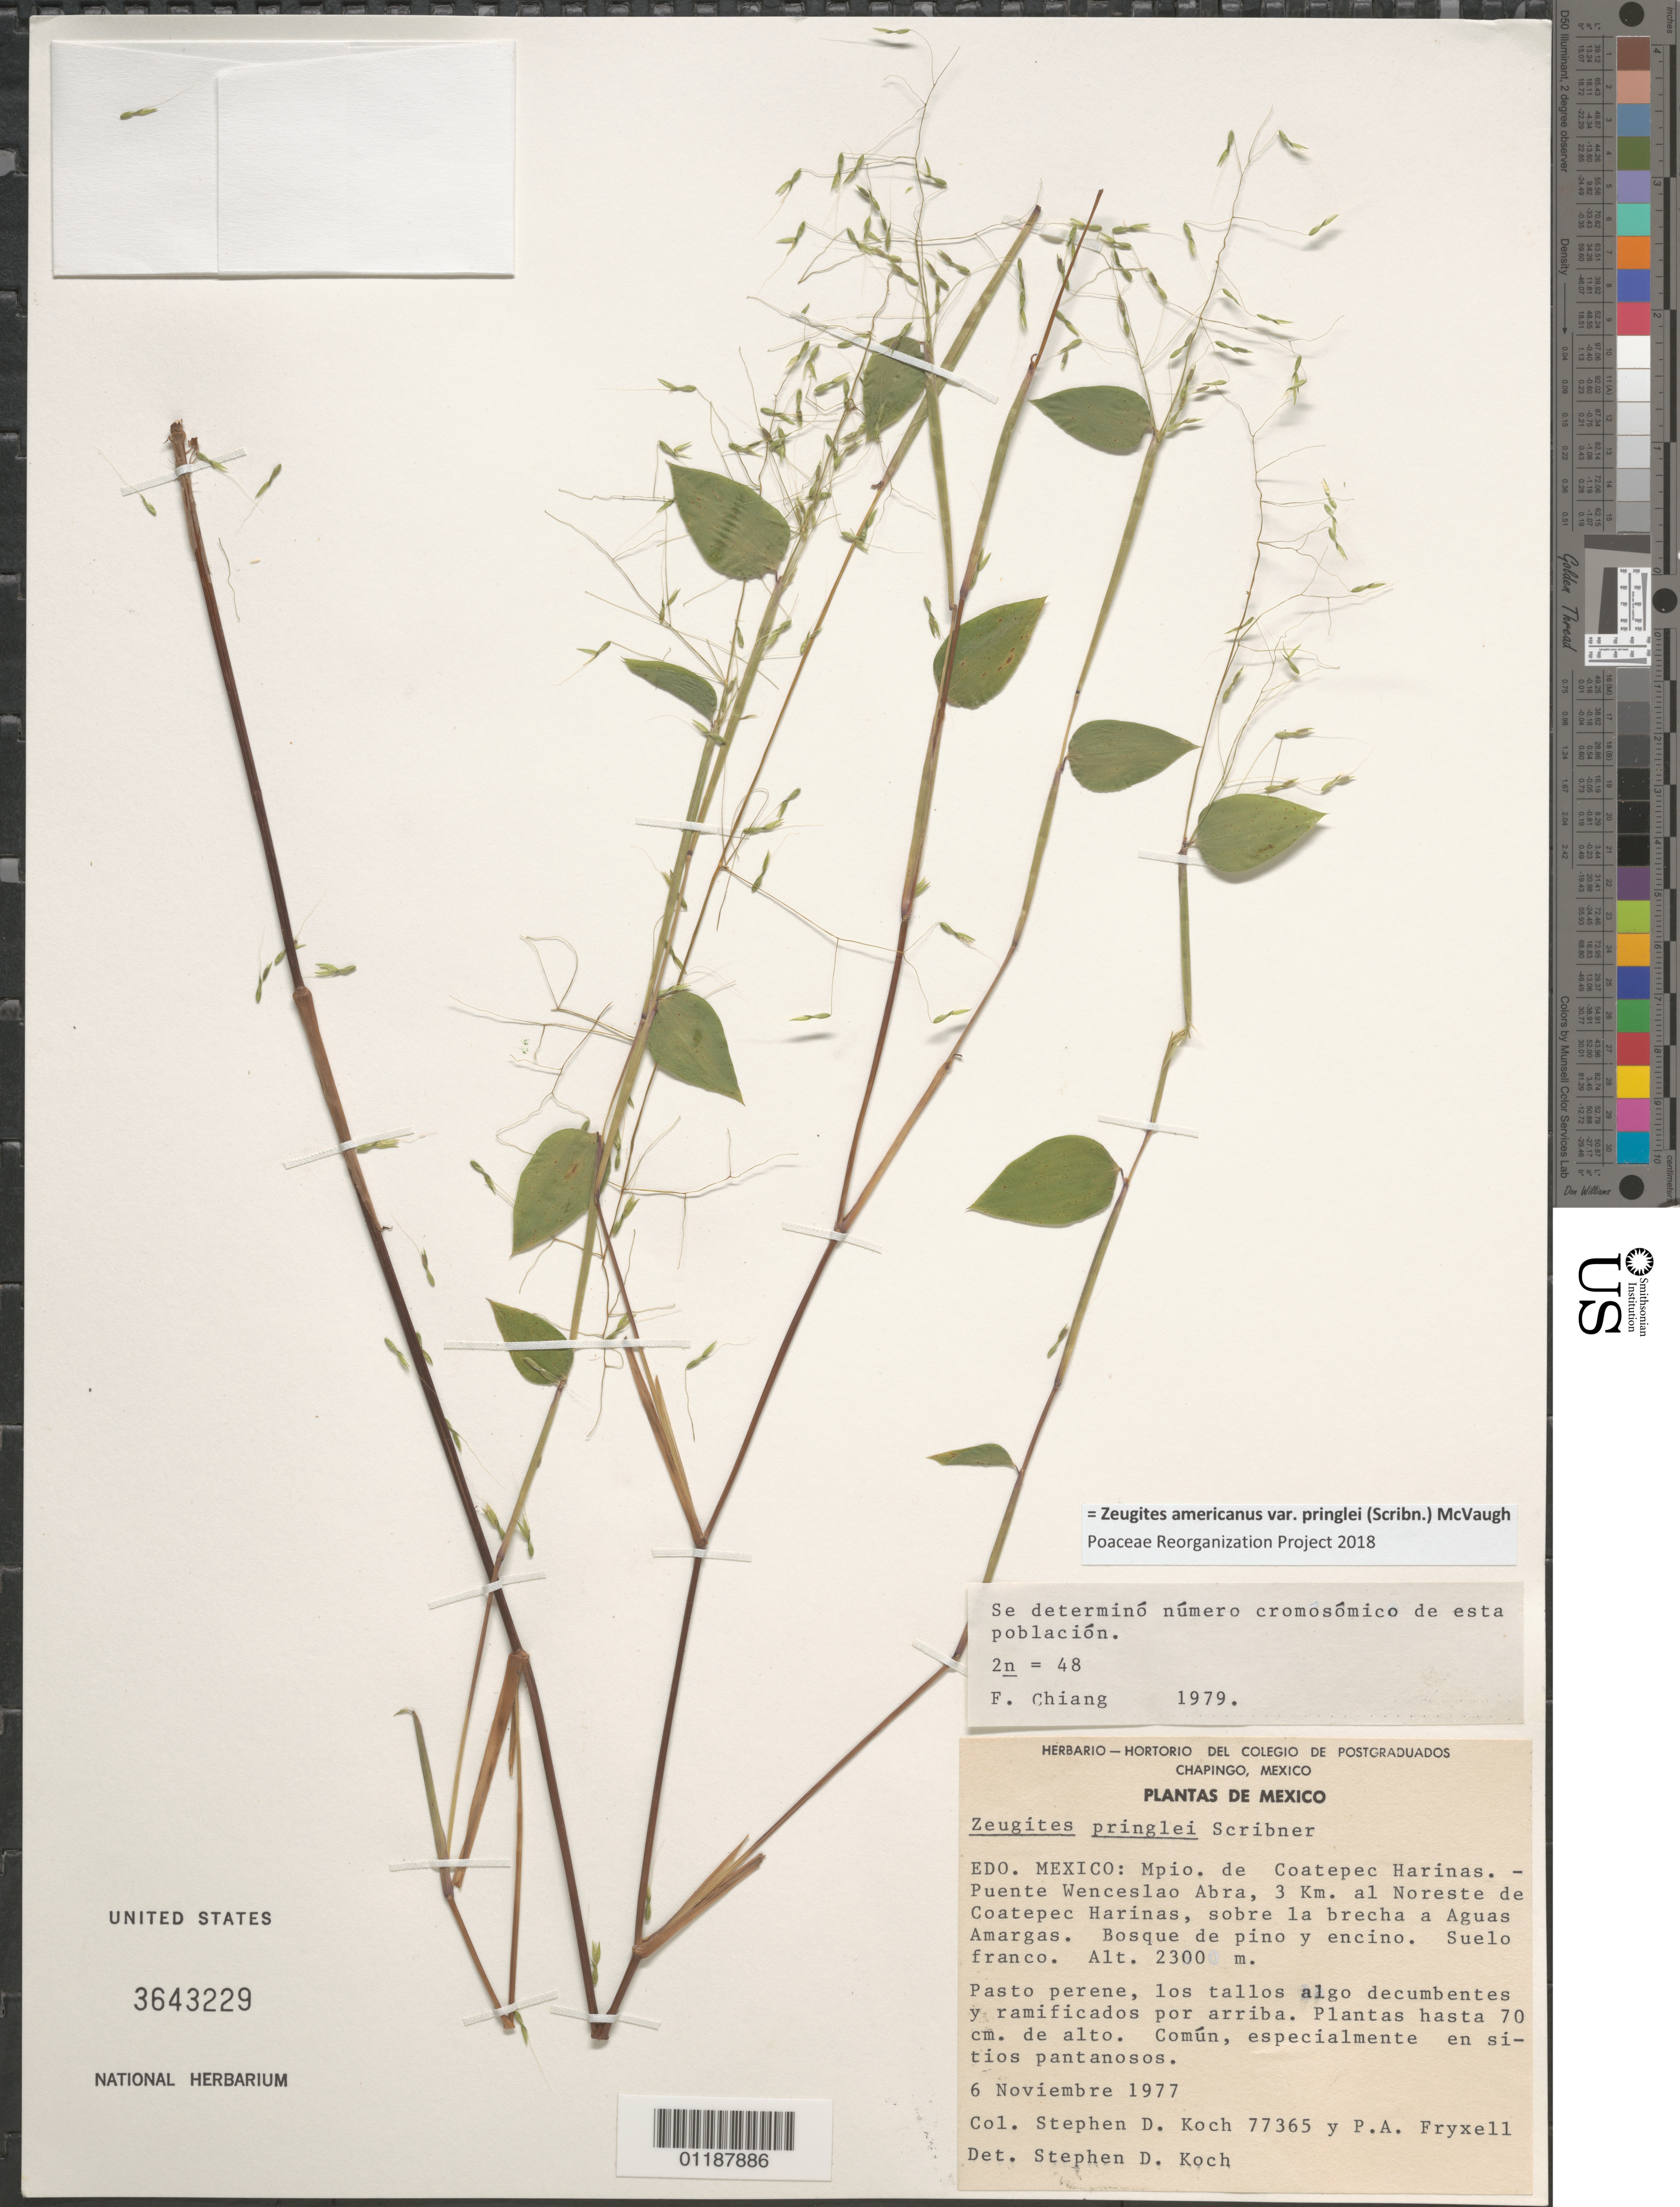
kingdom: Plantae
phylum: Tracheophyta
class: Liliopsida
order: Poales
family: Poaceae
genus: Zeugites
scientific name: Zeugites americanus var. pringlei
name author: (Scribn.) McVaugh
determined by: Poaceae Reorganization Project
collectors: S. D. Koch & P. A. Fryxell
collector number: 77365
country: Mexico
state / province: Mexico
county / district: Coatepec Harinas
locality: Puente Wenceslao Abra, Noreste de Cpoatepec Jarinas.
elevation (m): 2300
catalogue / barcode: US 3643229